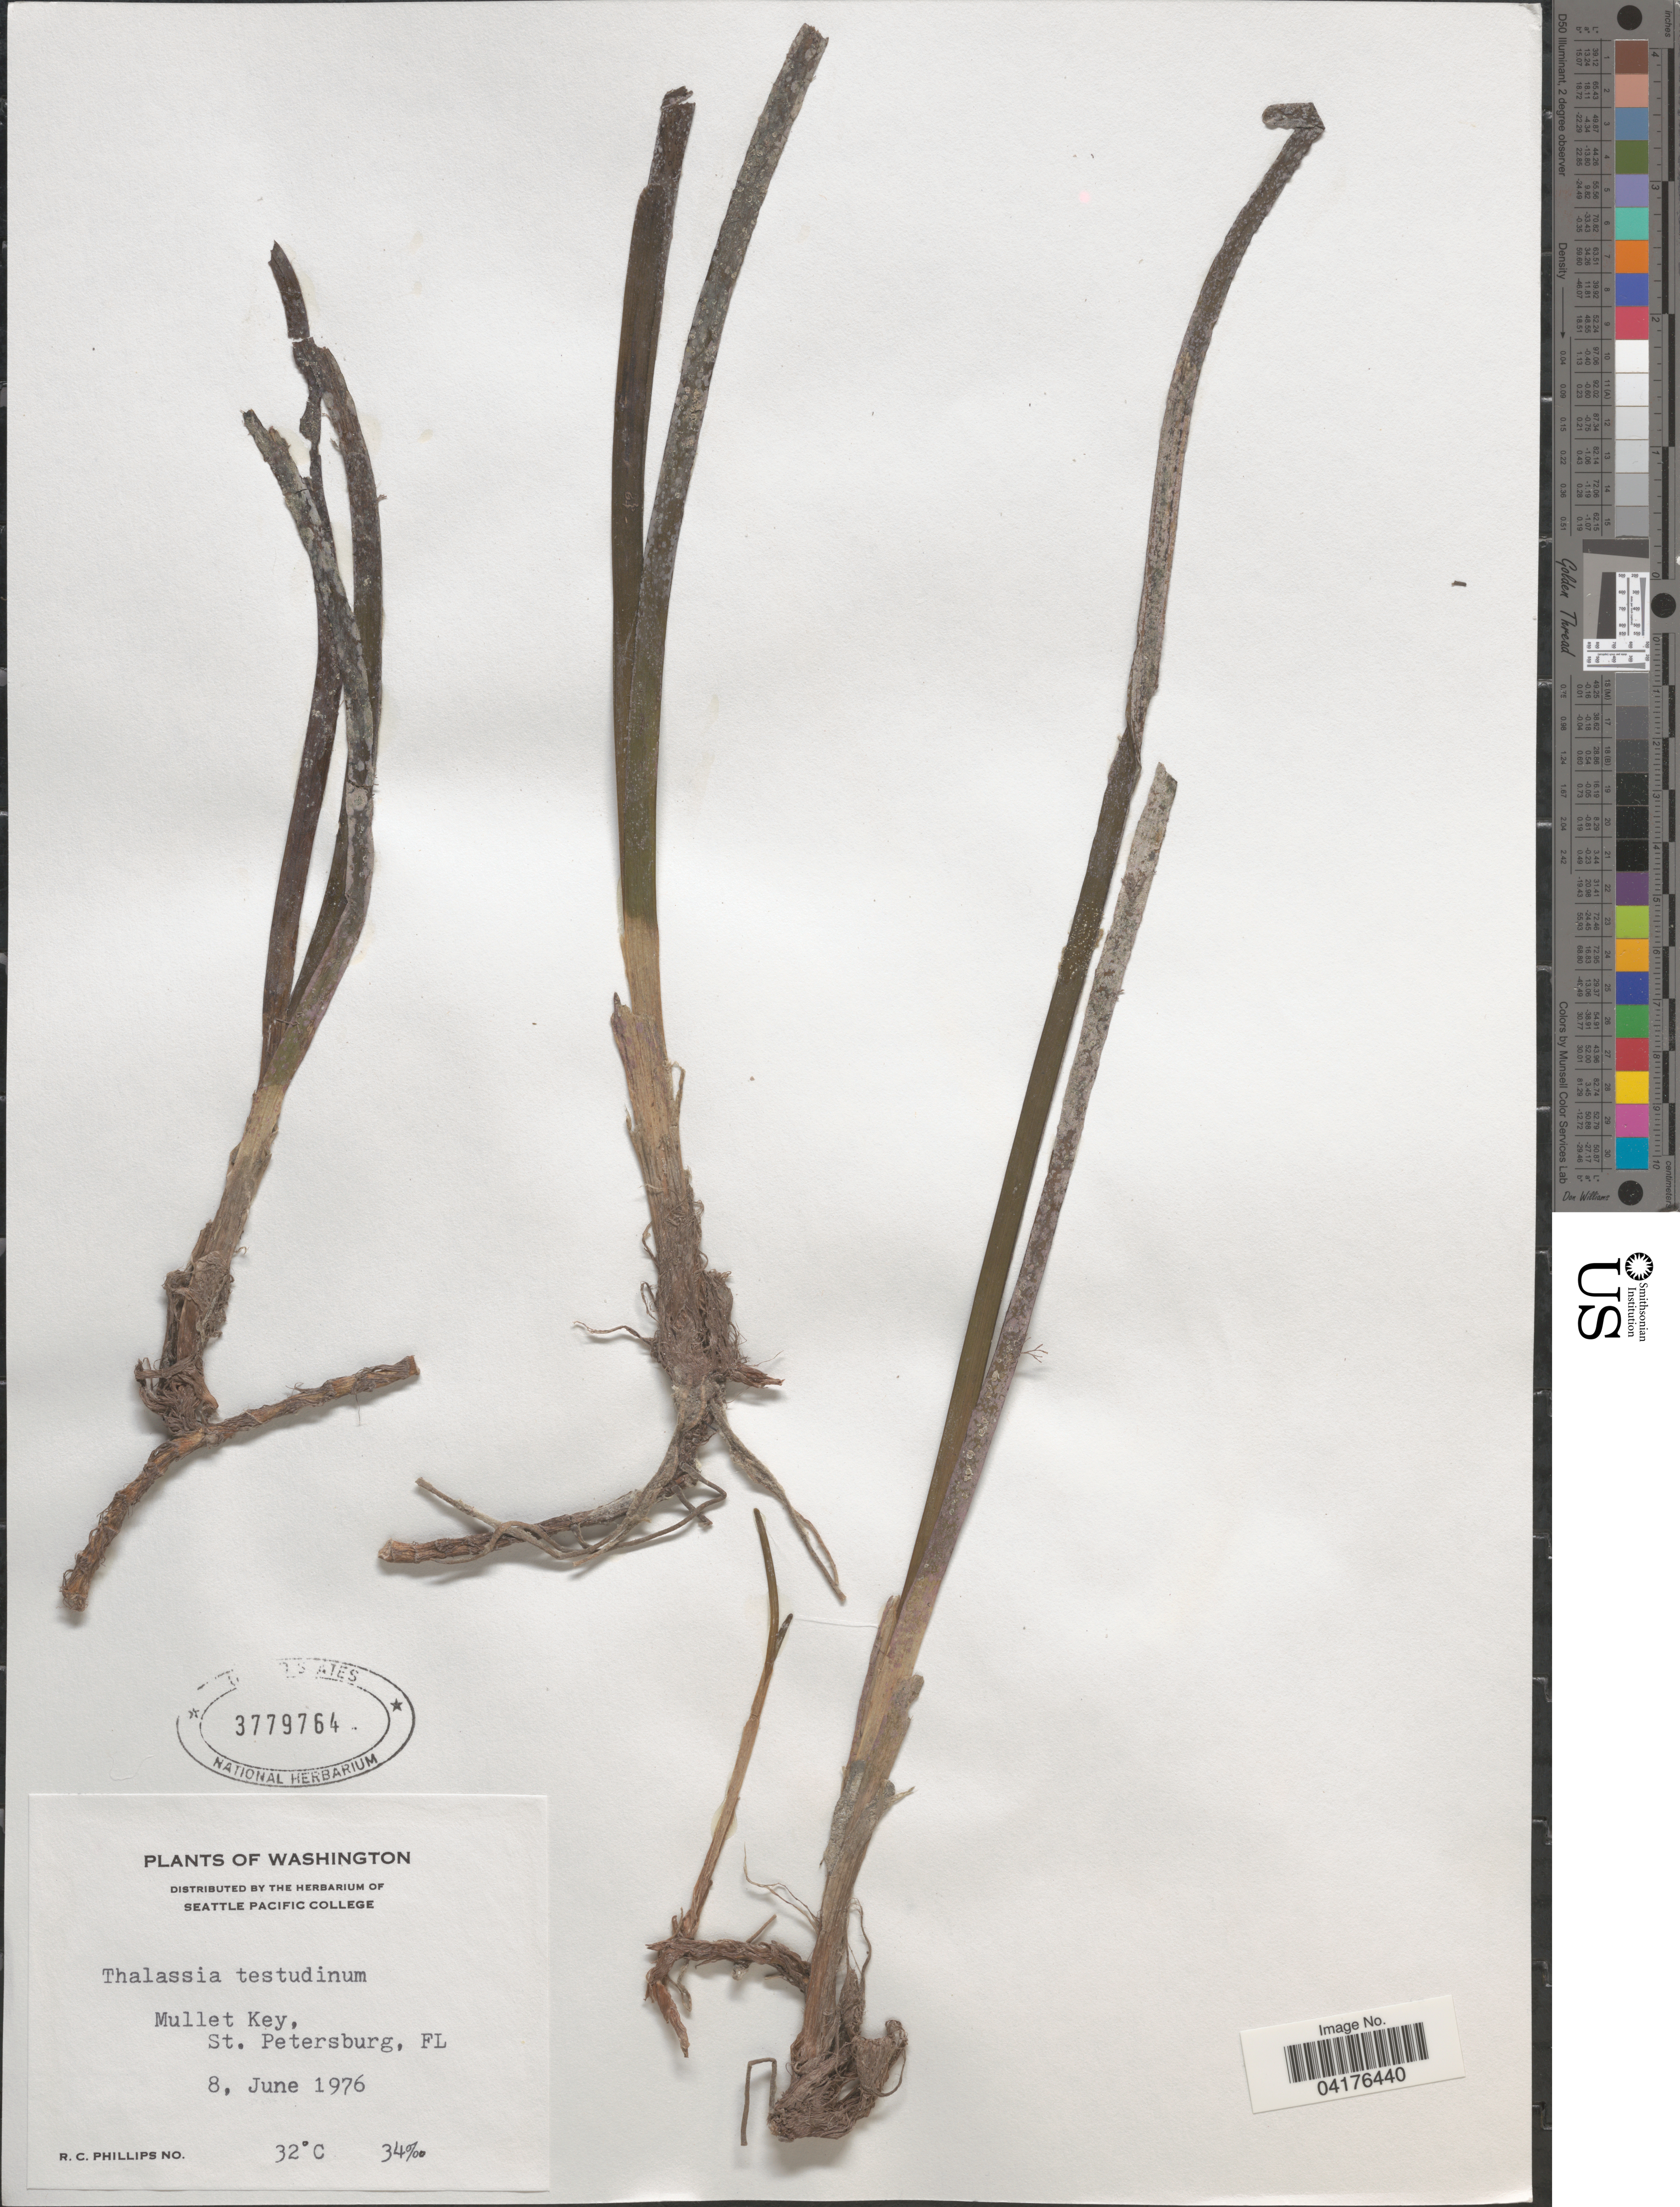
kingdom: Plantae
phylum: Tracheophyta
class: Liliopsida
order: Alismatales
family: Hydrocharitaceae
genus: Thalassia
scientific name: Thalassia testudinum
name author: Banks & Sol. ex K.D. Koenig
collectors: R. C. Phillips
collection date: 1976-06-08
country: United States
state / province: Florida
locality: Mullet Key, St. Petersburg, FL.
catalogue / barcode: US 3779764